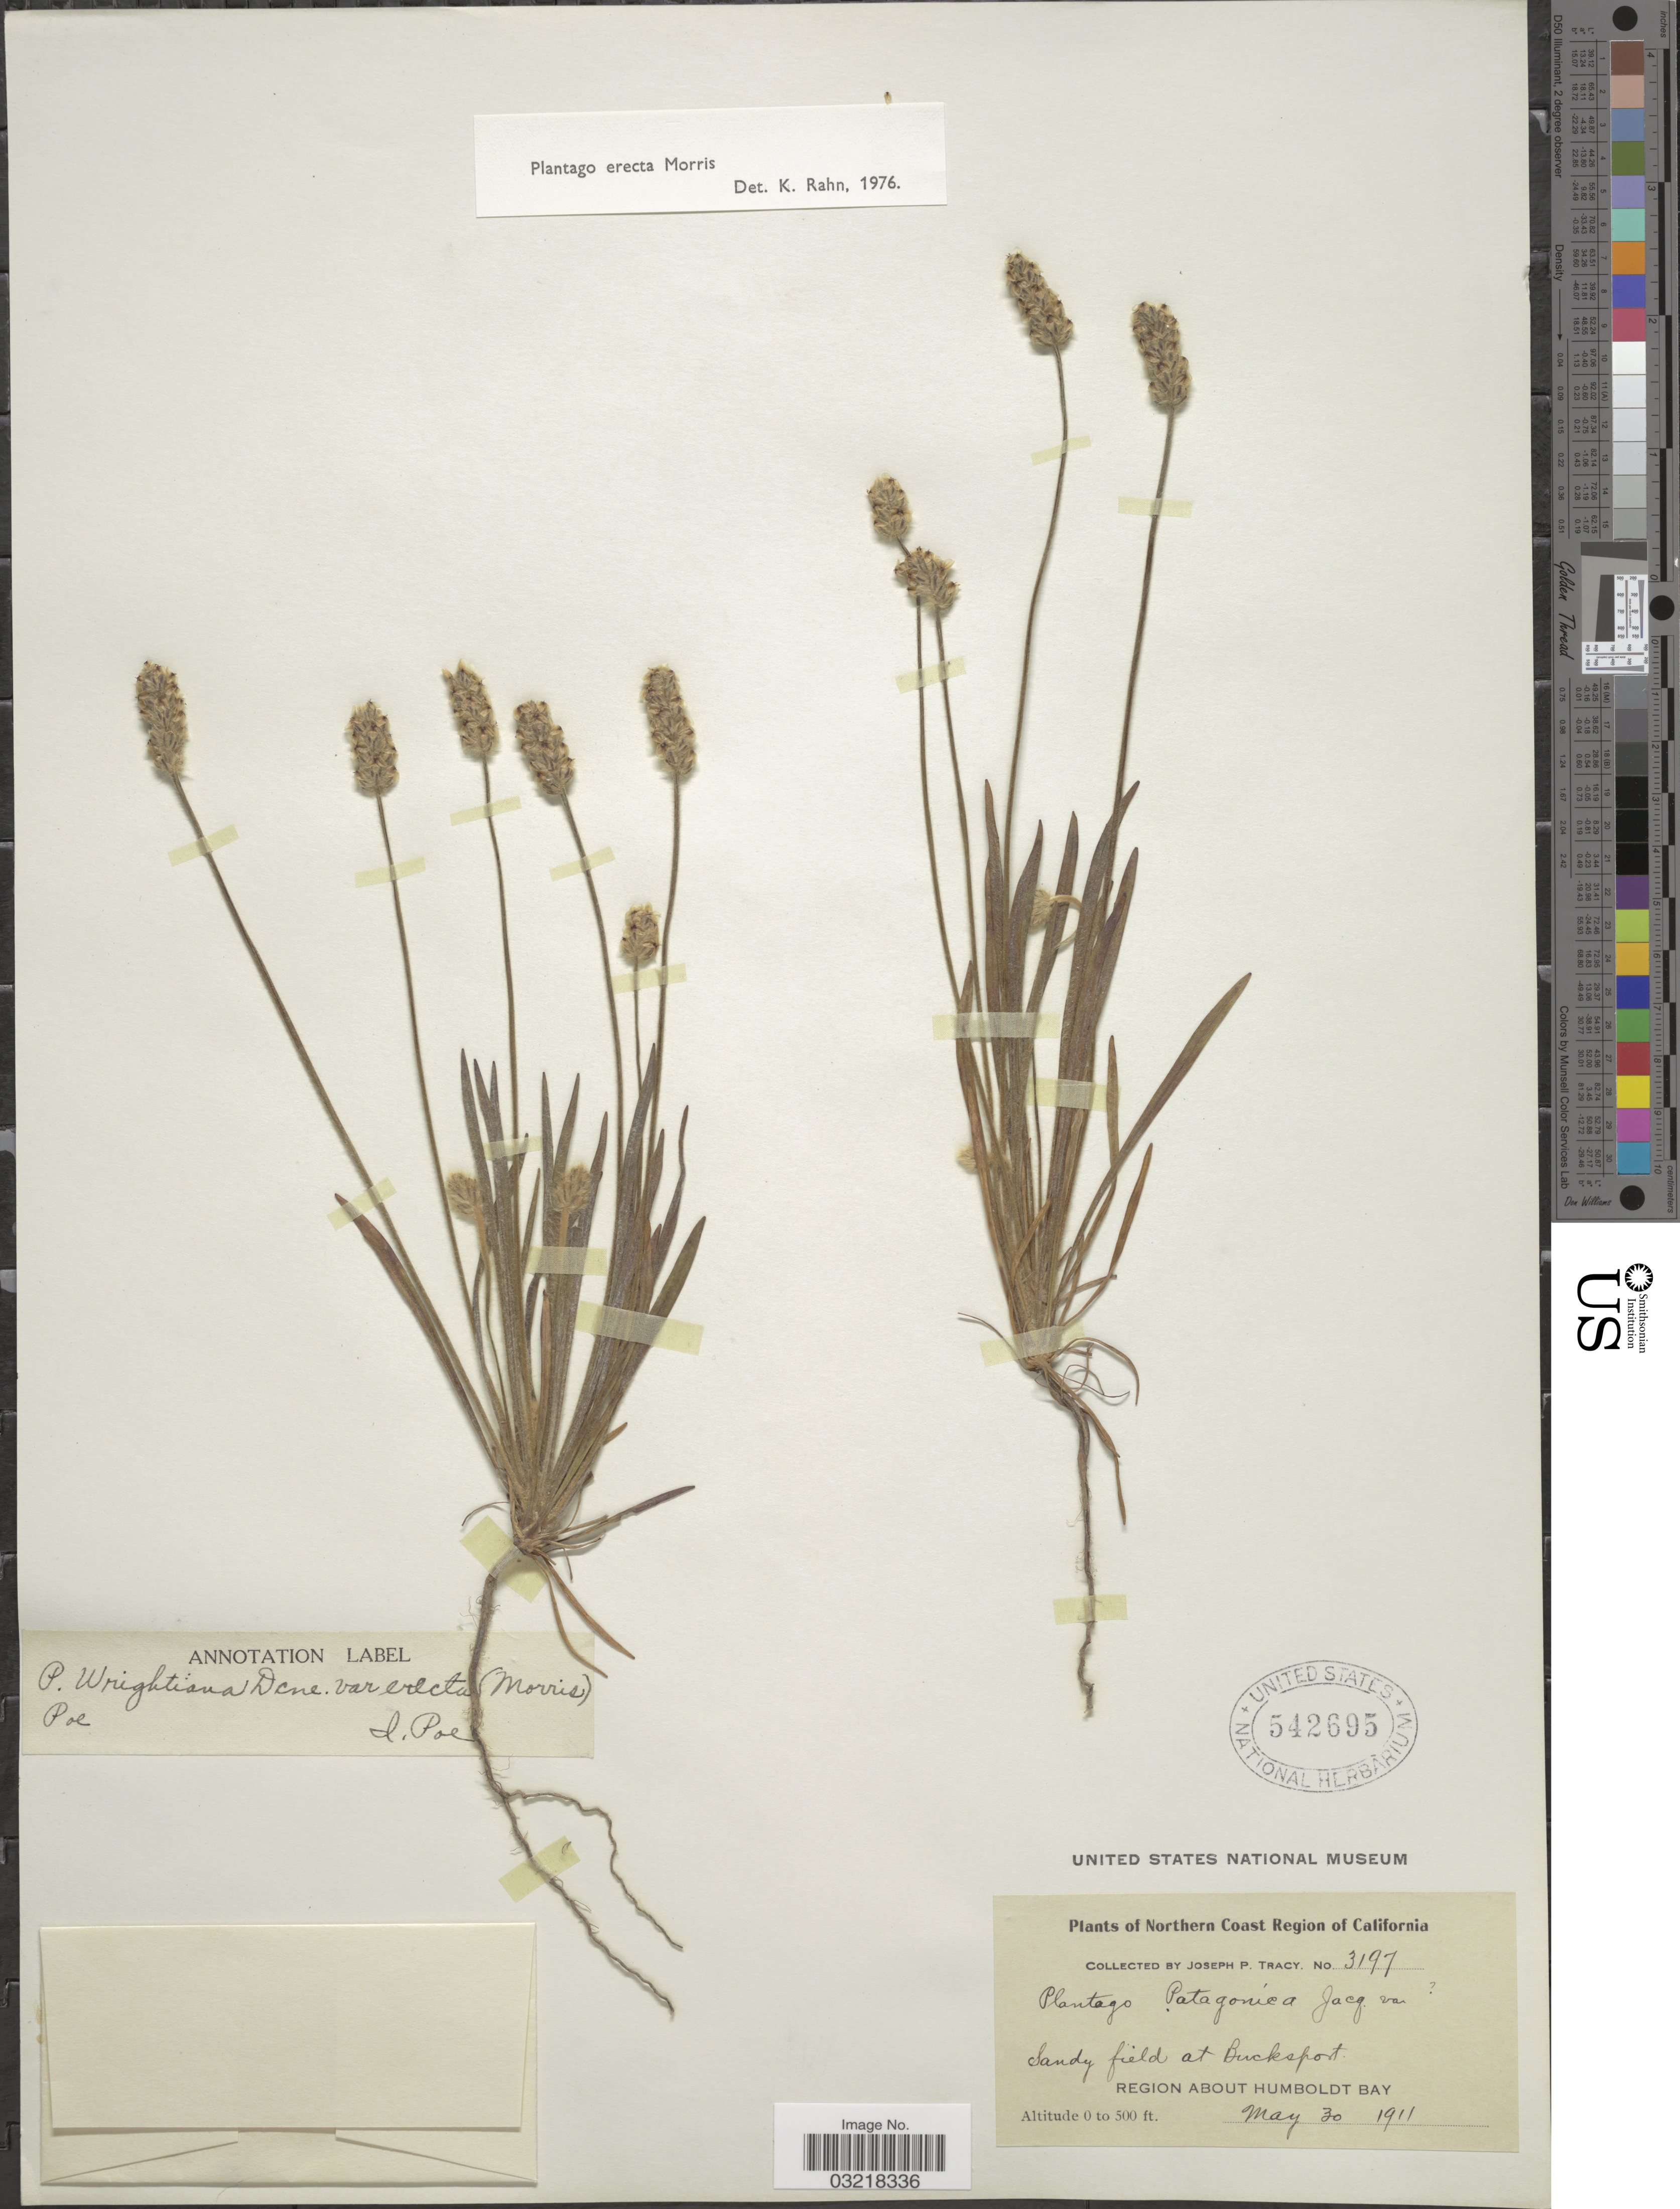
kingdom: Plantae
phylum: Tracheophyta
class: Magnoliopsida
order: Lamiales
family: Plantaginaceae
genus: Plantago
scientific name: Plantago erecta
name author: Morris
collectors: J. Tracy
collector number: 3197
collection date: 1911-05-30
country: United States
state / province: California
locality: Northern Coast Region of California. Sandy field at Bucksport. Region about Humboldt Bay.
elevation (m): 0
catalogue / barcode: US 542695